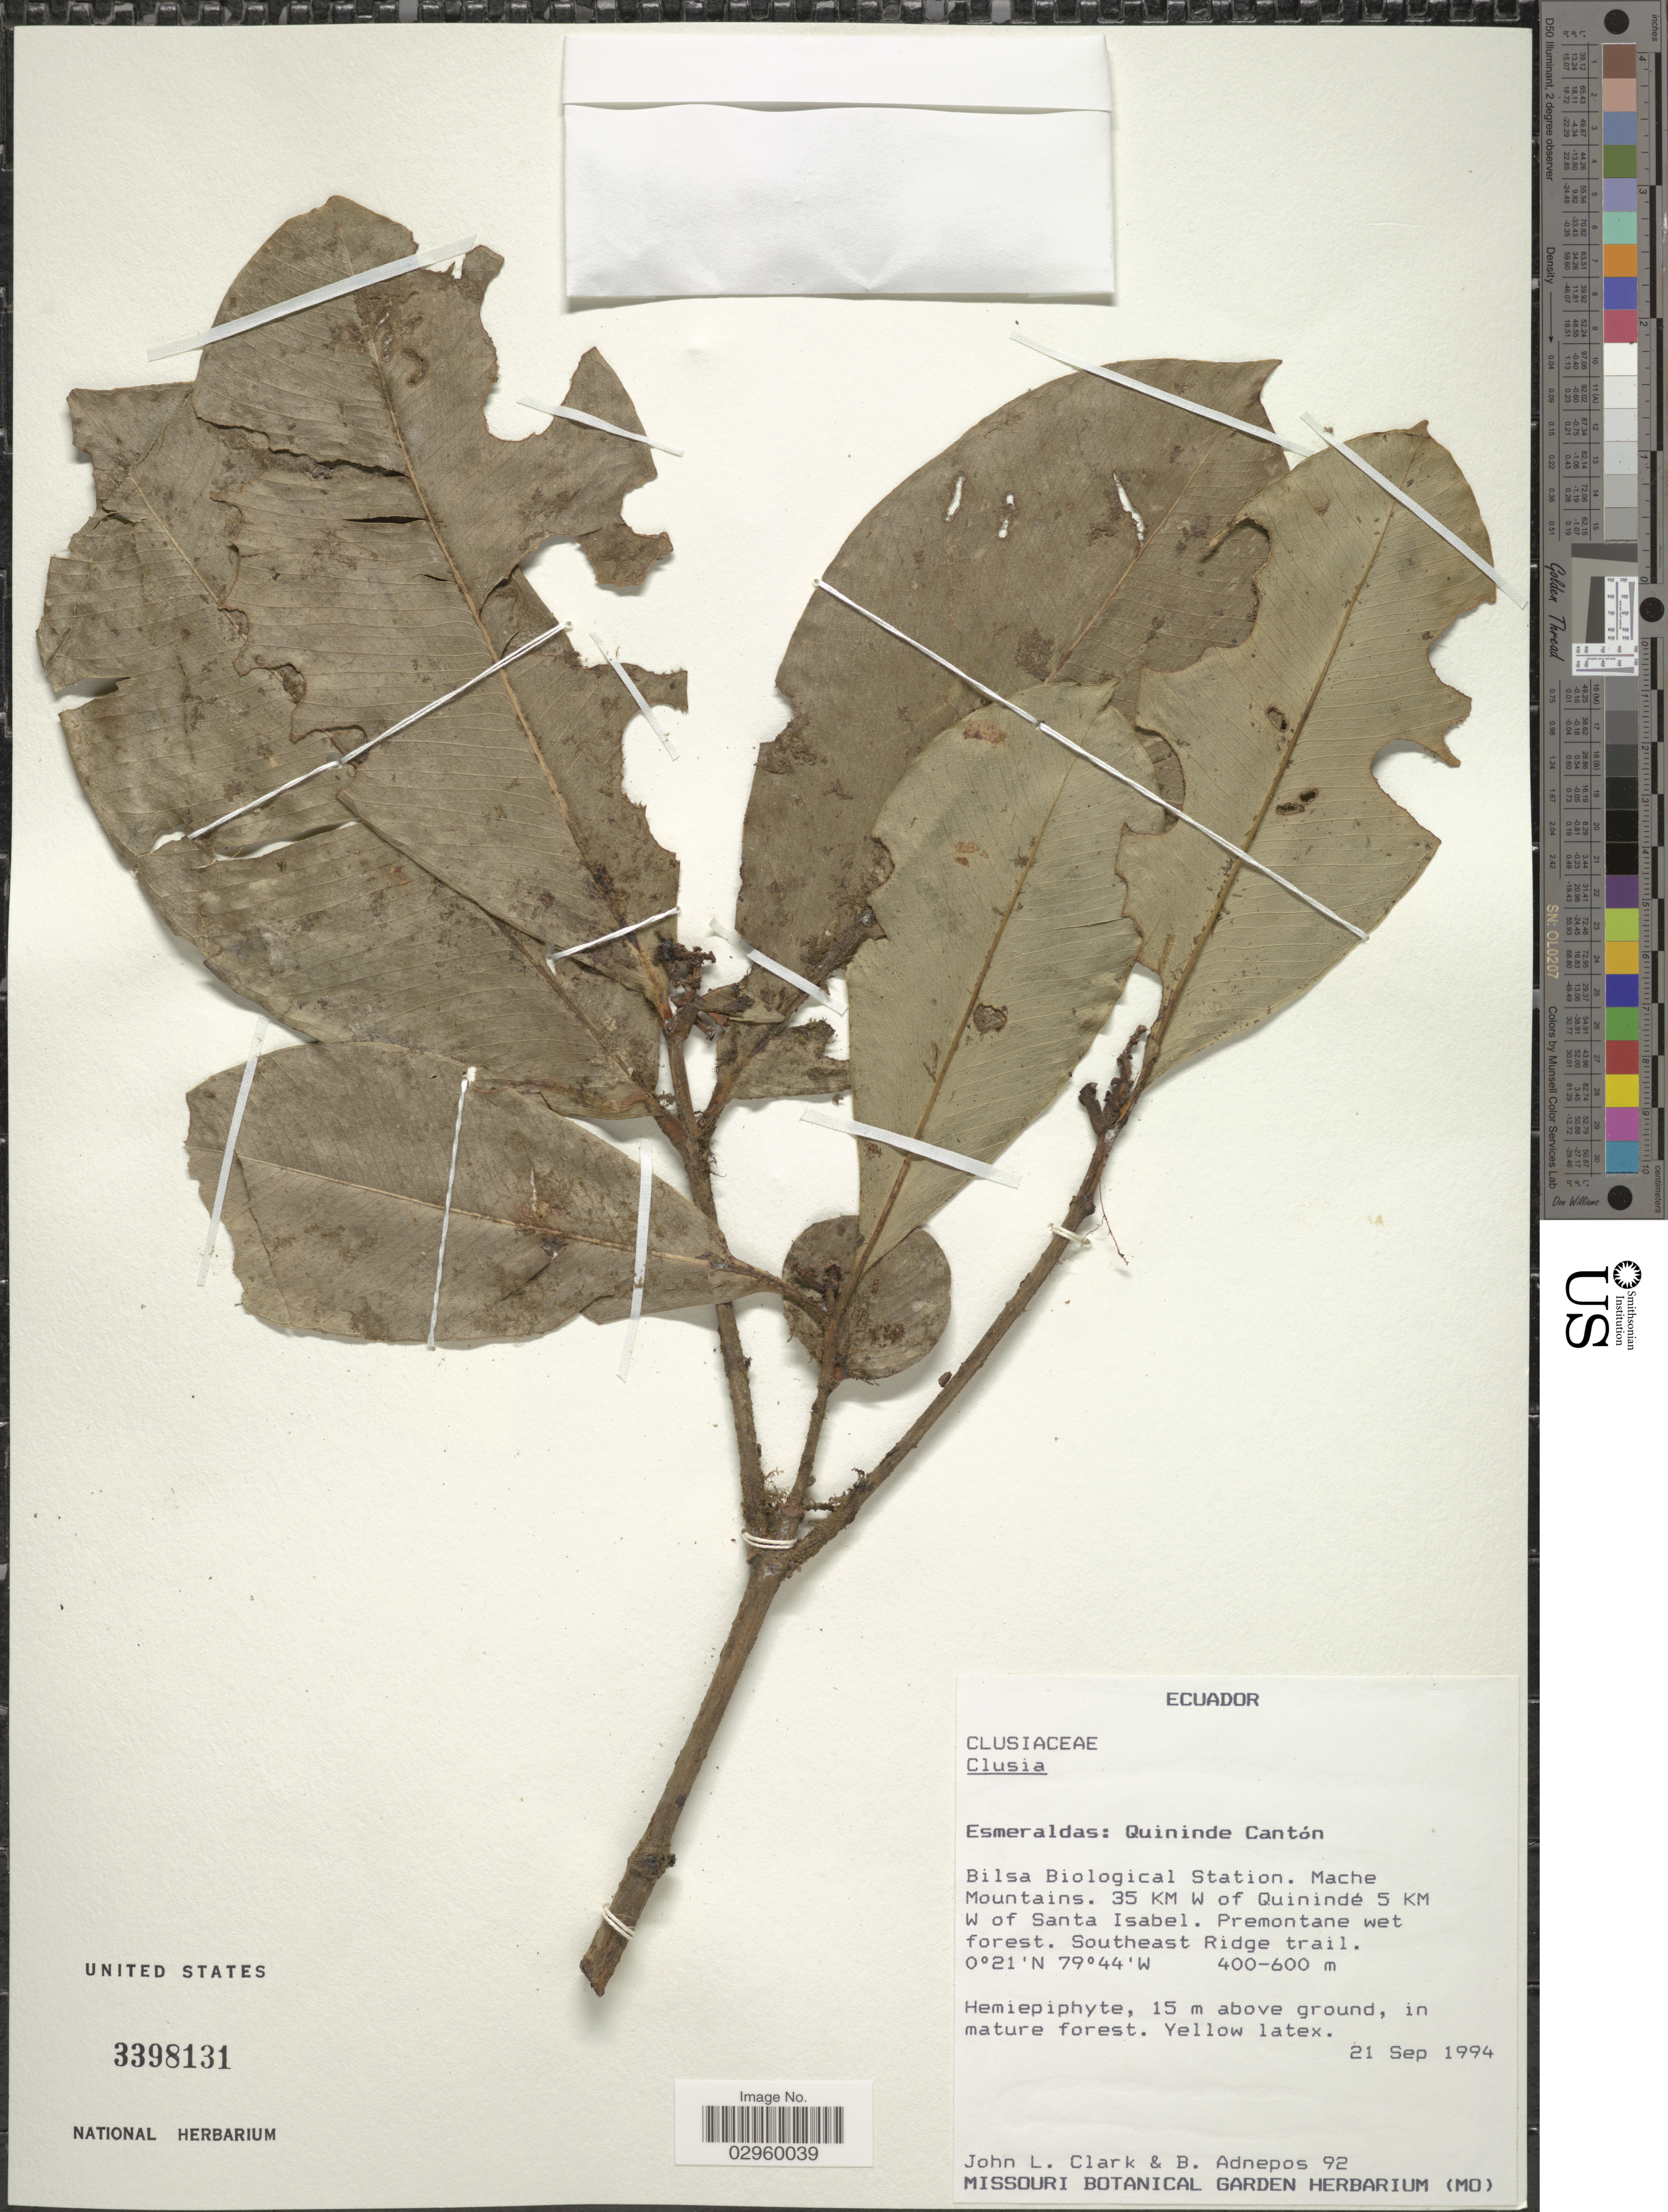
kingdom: Plantae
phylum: Tracheophyta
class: Magnoliopsida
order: Malpighiales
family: Clusiaceae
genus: Clusia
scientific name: Clusia sp.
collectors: J. L. Clark & B. Adnepos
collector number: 92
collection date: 1994-09-21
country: Ecuador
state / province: Esmeraldas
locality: Quinindé Cantón, Bilsa Biological Station, Mache Mountains, 35 KM W of Quinindé 5 KM W of Santa Isabel.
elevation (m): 400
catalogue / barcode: US 3398131